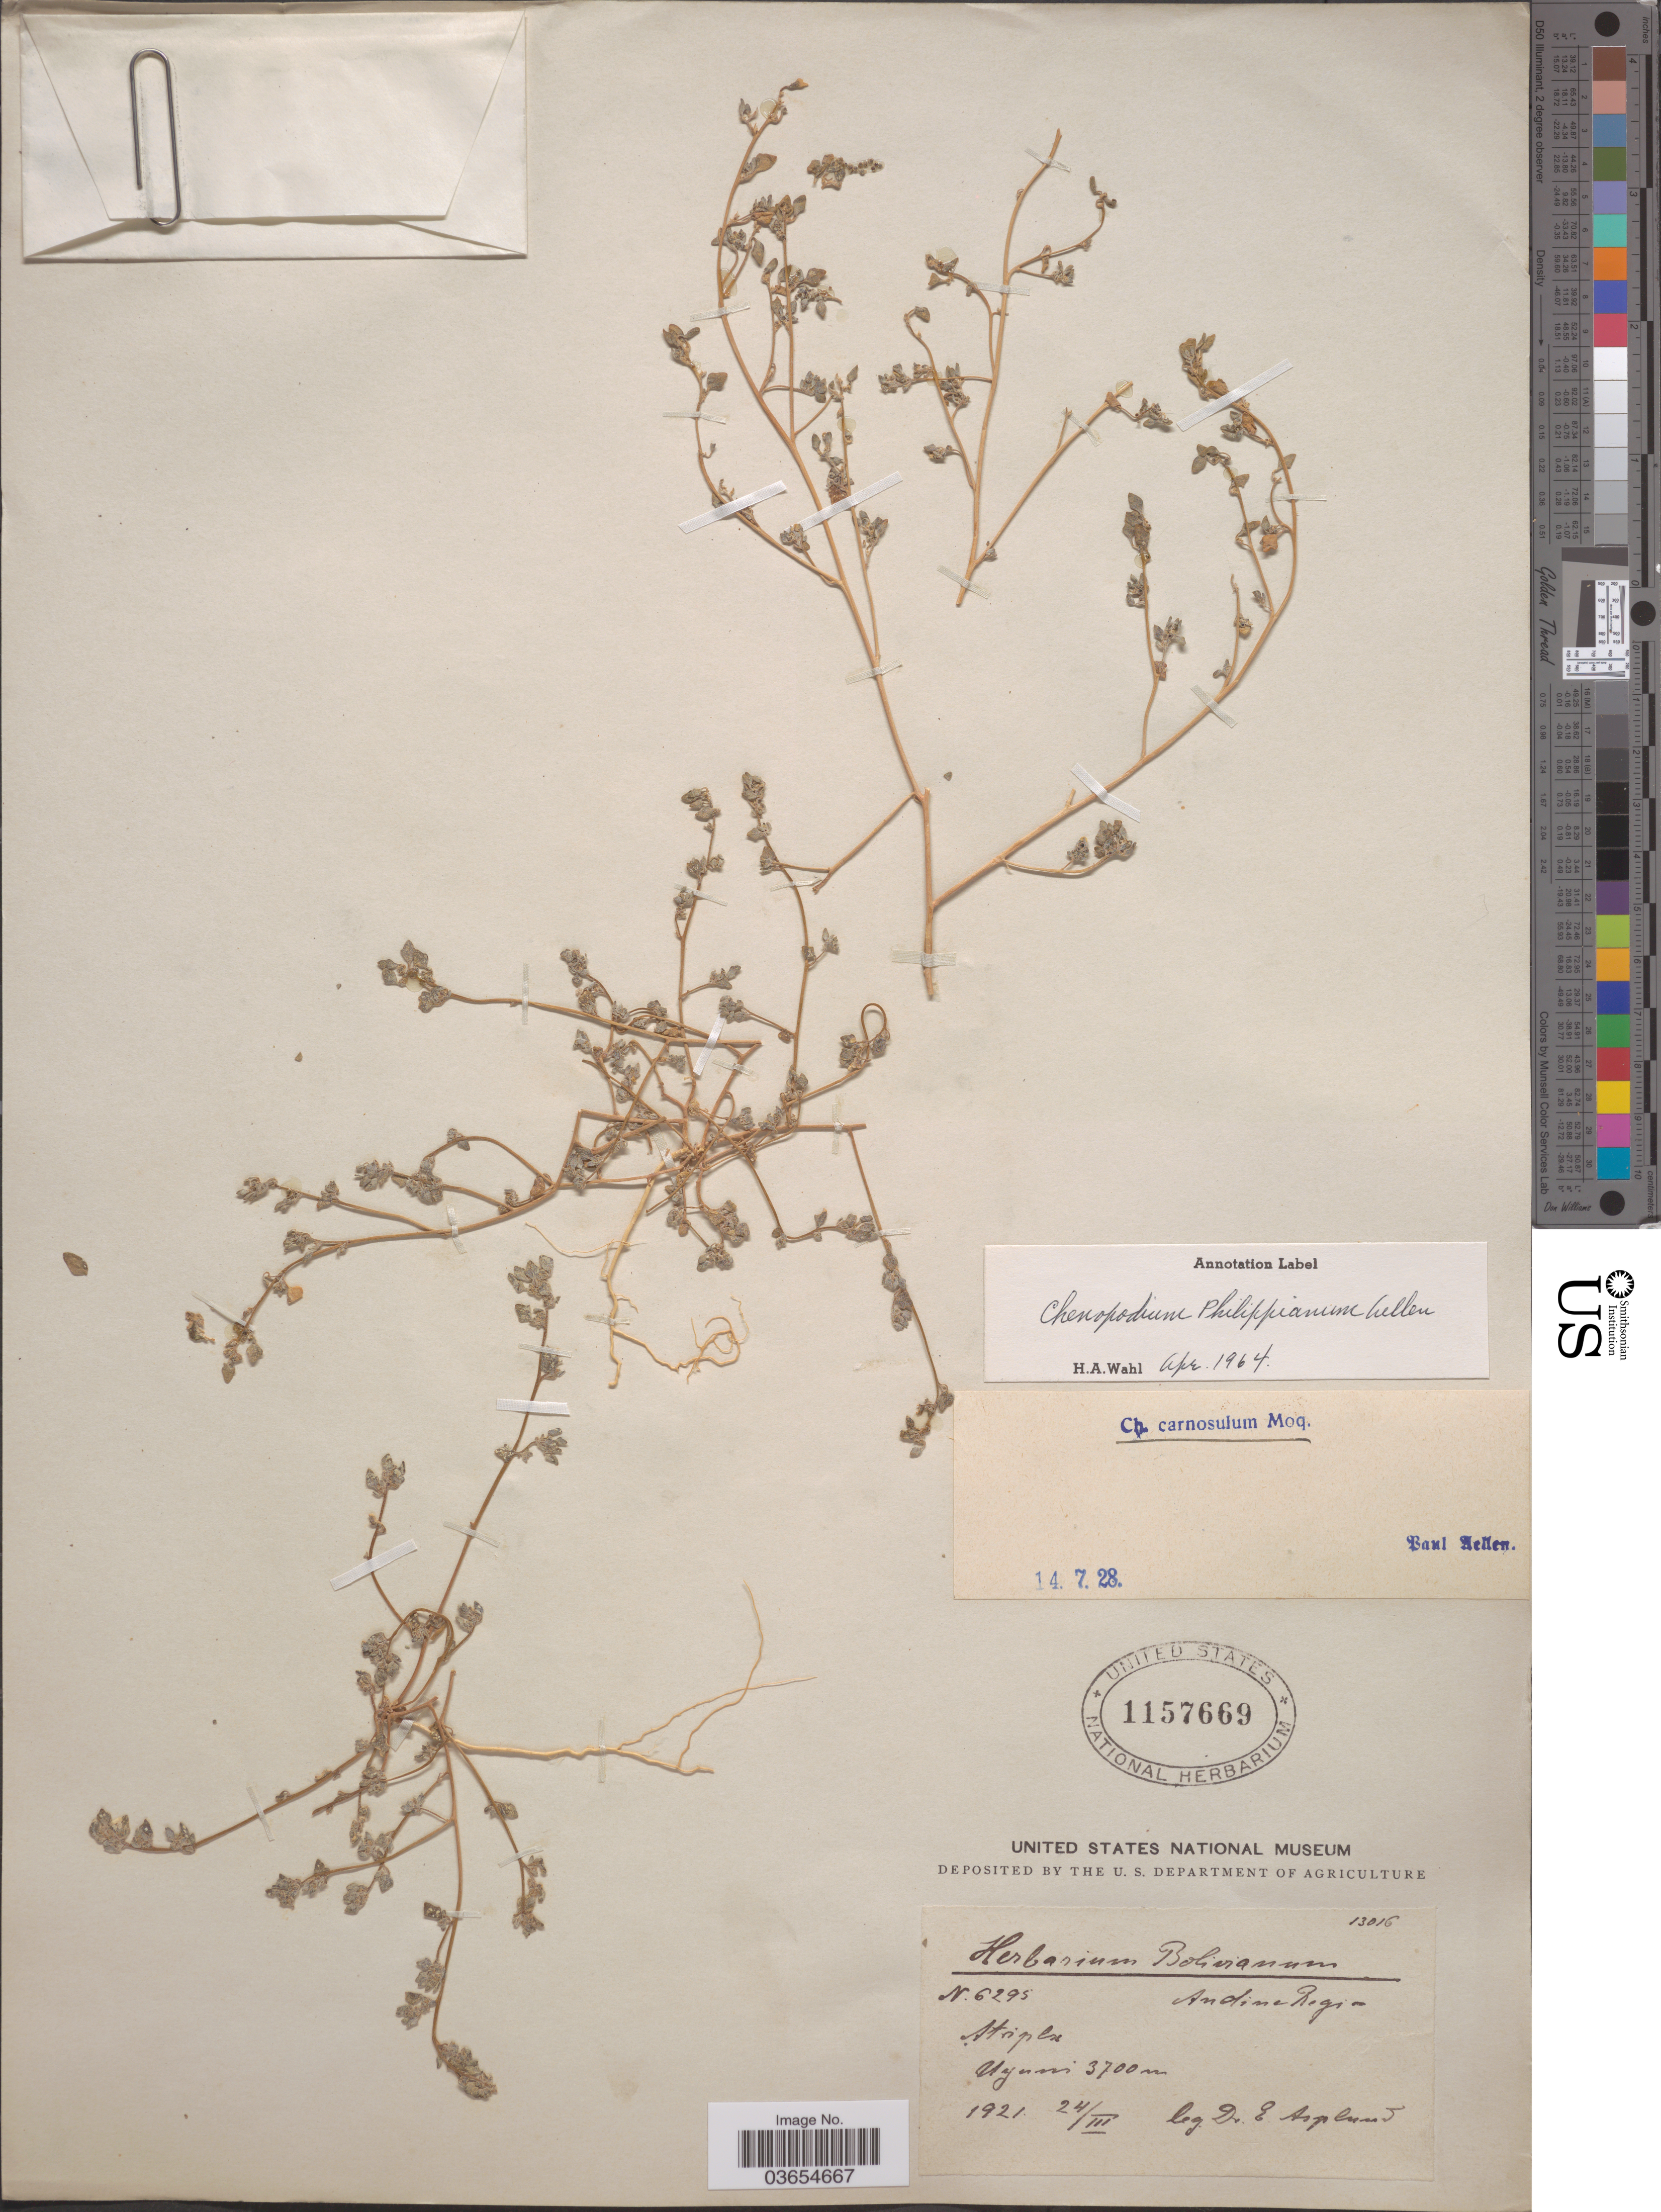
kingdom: Plantae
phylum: Tracheophyta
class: Magnoliopsida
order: Caryophyllales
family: Amaranthaceae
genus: Chenopodium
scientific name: Chenopodium philippianum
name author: Aellen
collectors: E. Asplund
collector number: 6295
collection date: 1921-03-24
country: Bolivia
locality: Andine Region. Uyuni.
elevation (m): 3700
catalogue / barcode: US 1157669